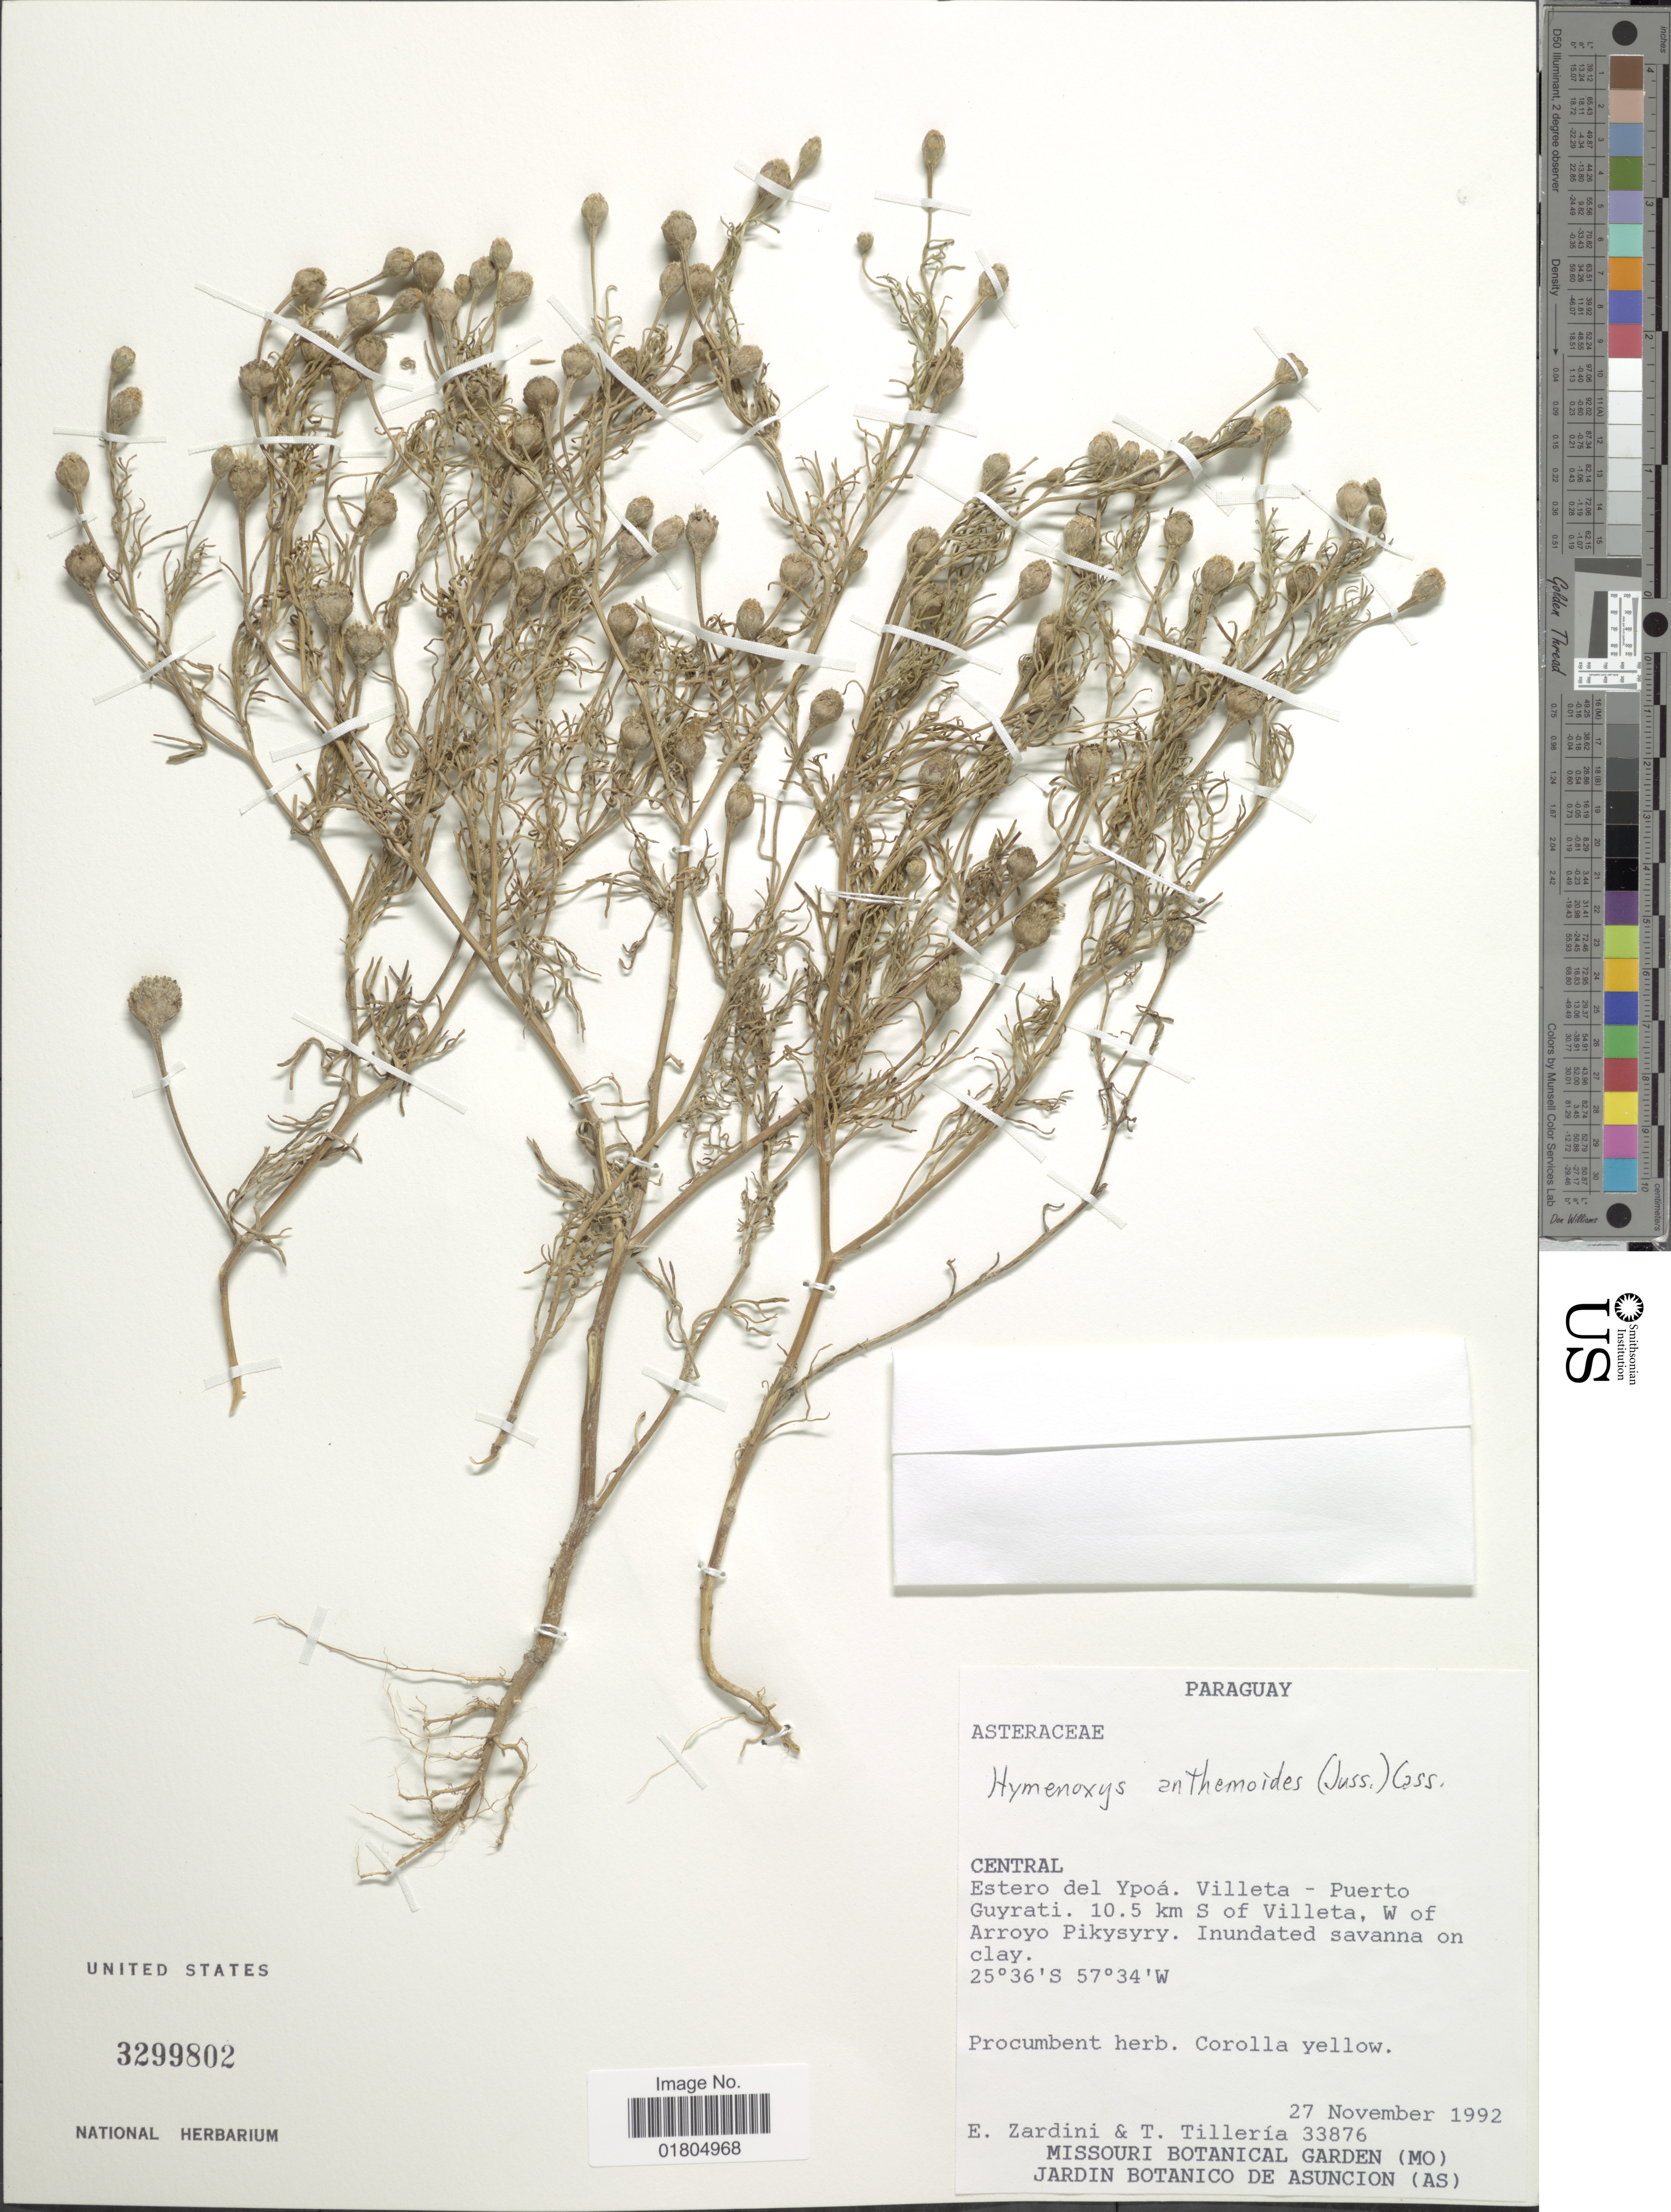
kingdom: Plantae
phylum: Tracheophyta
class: Magnoliopsida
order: Asterales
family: Asteraceae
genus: Hymenoxys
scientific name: Hymenoxys anthemoides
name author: (Juss.) Cass. ex DC.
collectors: E. M. Zardini & T. Tilleria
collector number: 33876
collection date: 1992-11-27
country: Paraguay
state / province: Central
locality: Central, Estero del Ypoa, Villeta, Puerto Guyrati, 10.5 S of Villeta, W of Arroyo Pikysyry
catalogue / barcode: US 3299802